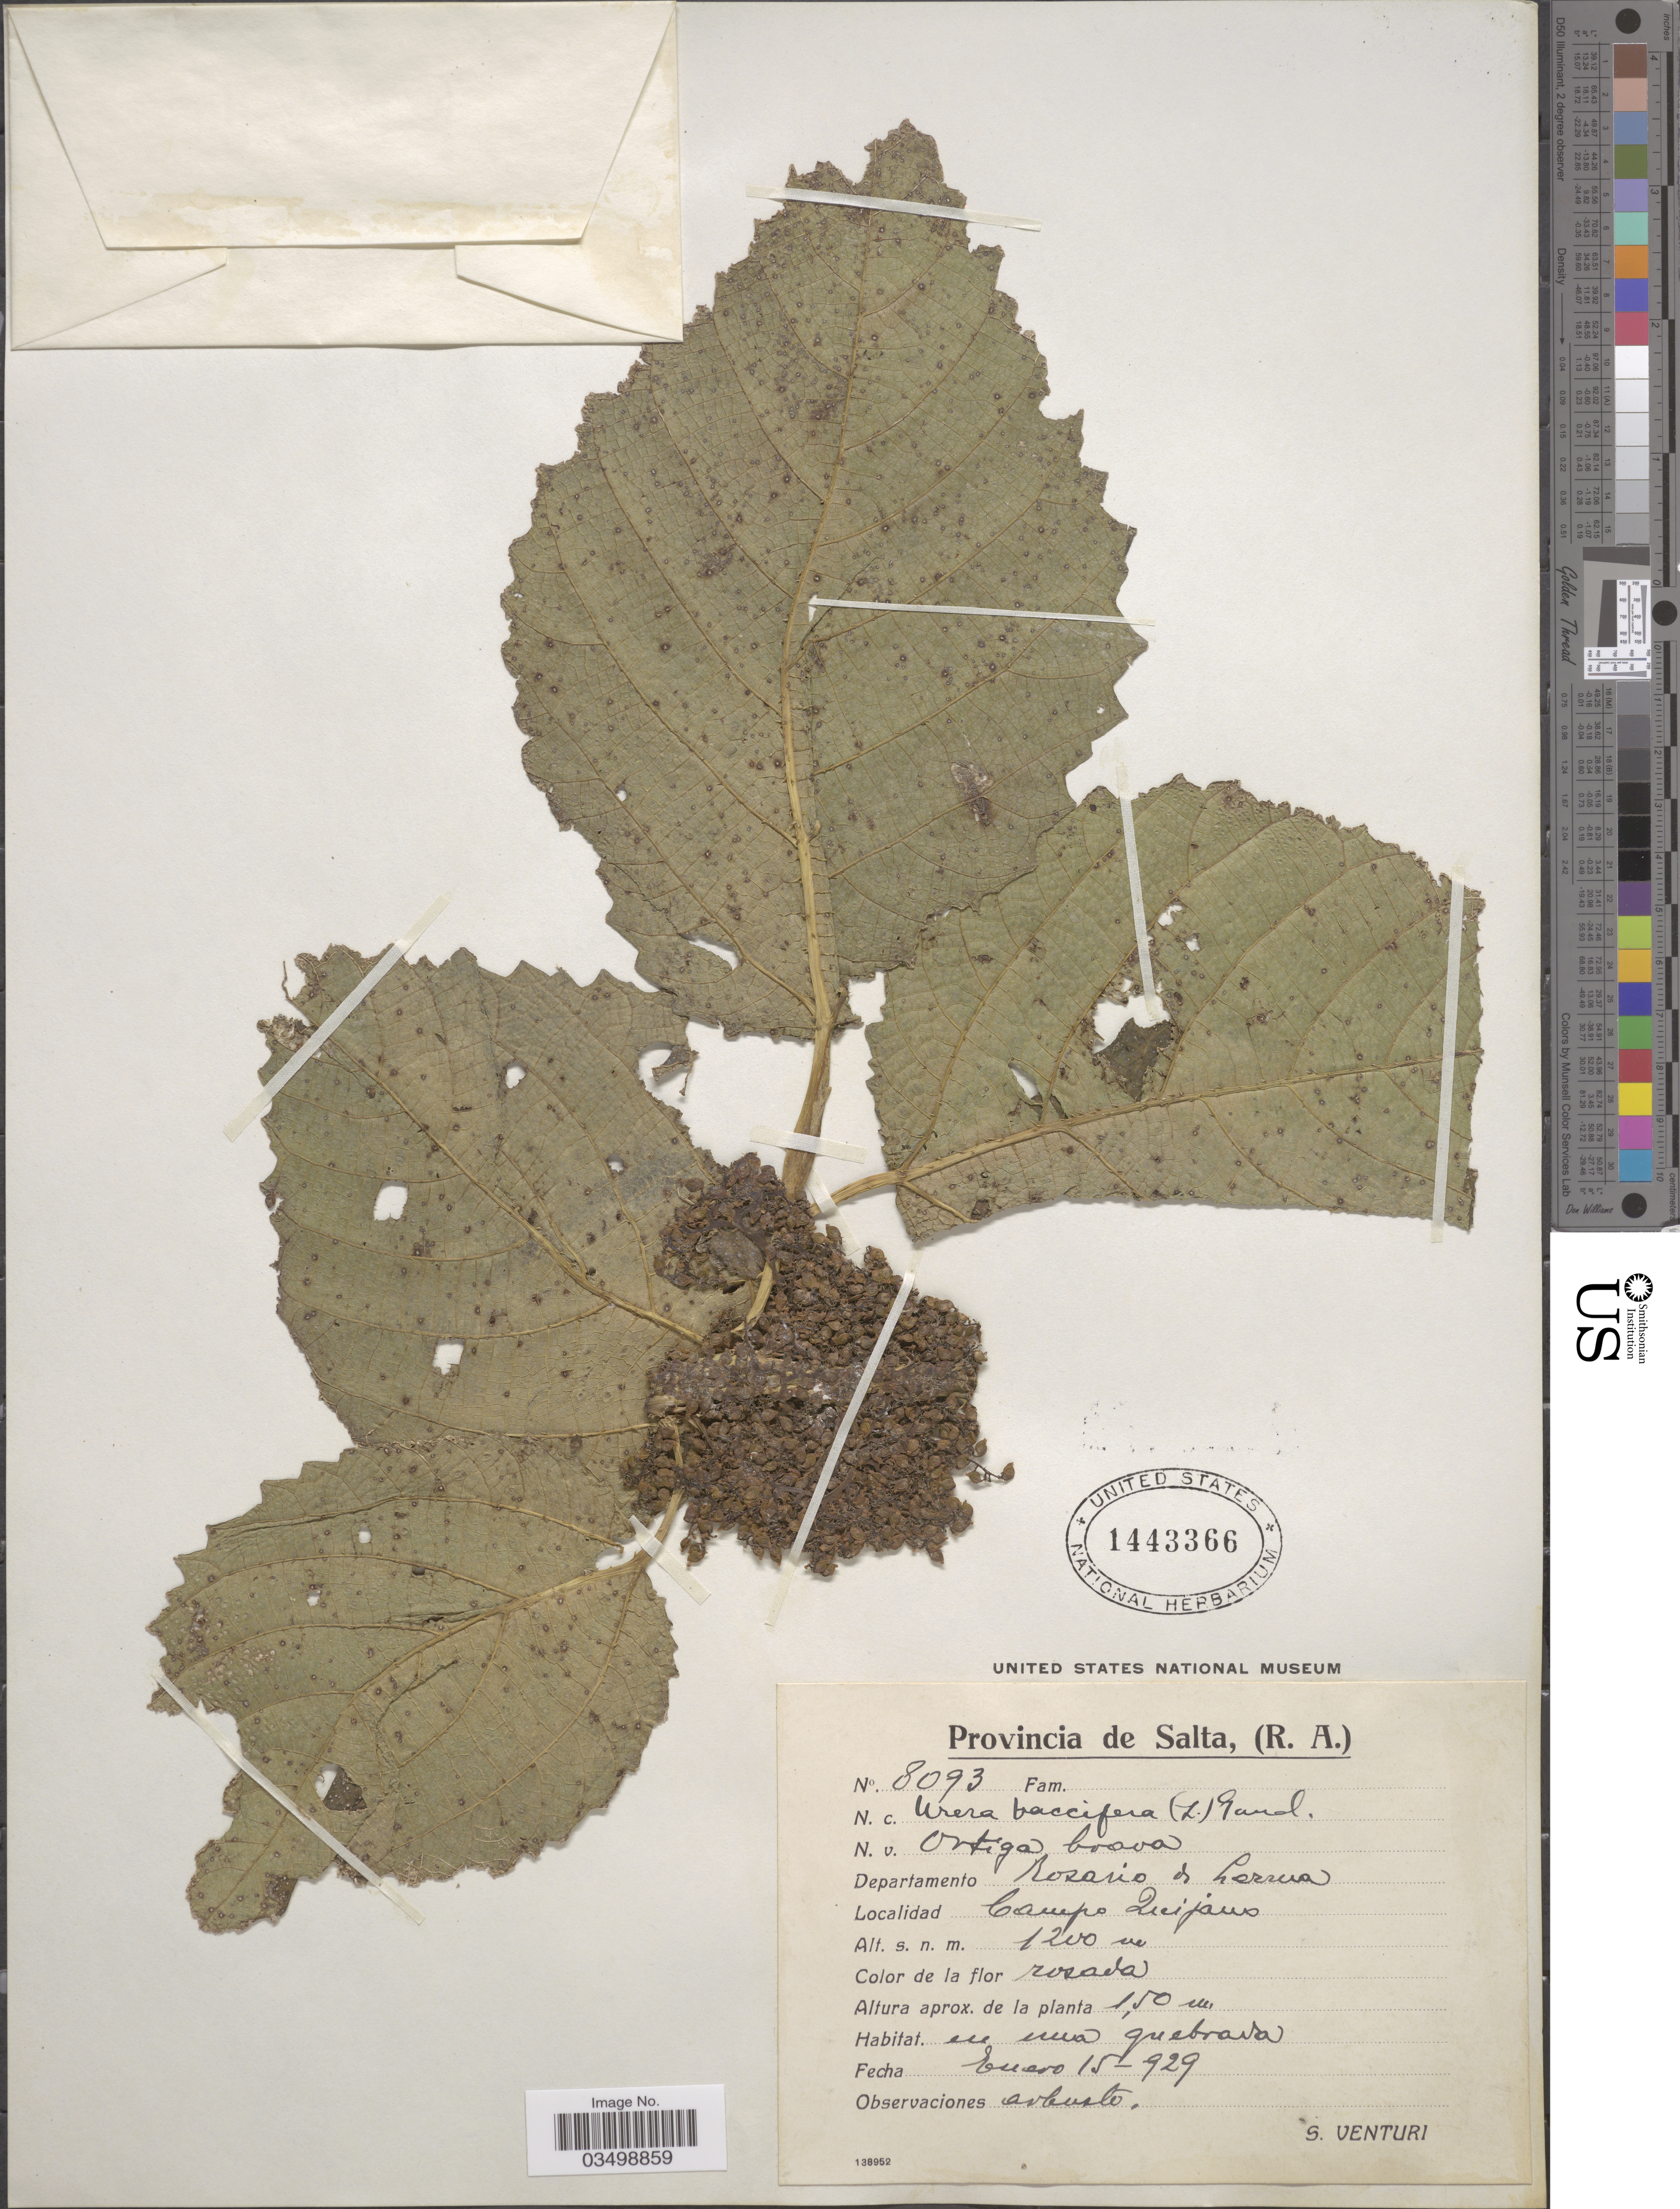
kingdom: Plantae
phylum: Tracheophyta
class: Magnoliopsida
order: Rosales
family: Urticaceae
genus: Urera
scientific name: Urera baccifera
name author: (L.) Gaudich. ex Wedd.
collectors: S. Venturi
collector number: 8093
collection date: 1929-01-15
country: Argentina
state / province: Salta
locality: Departamento Rosario de Lerrua. Campo Quijano.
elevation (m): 1200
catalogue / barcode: US 1443366